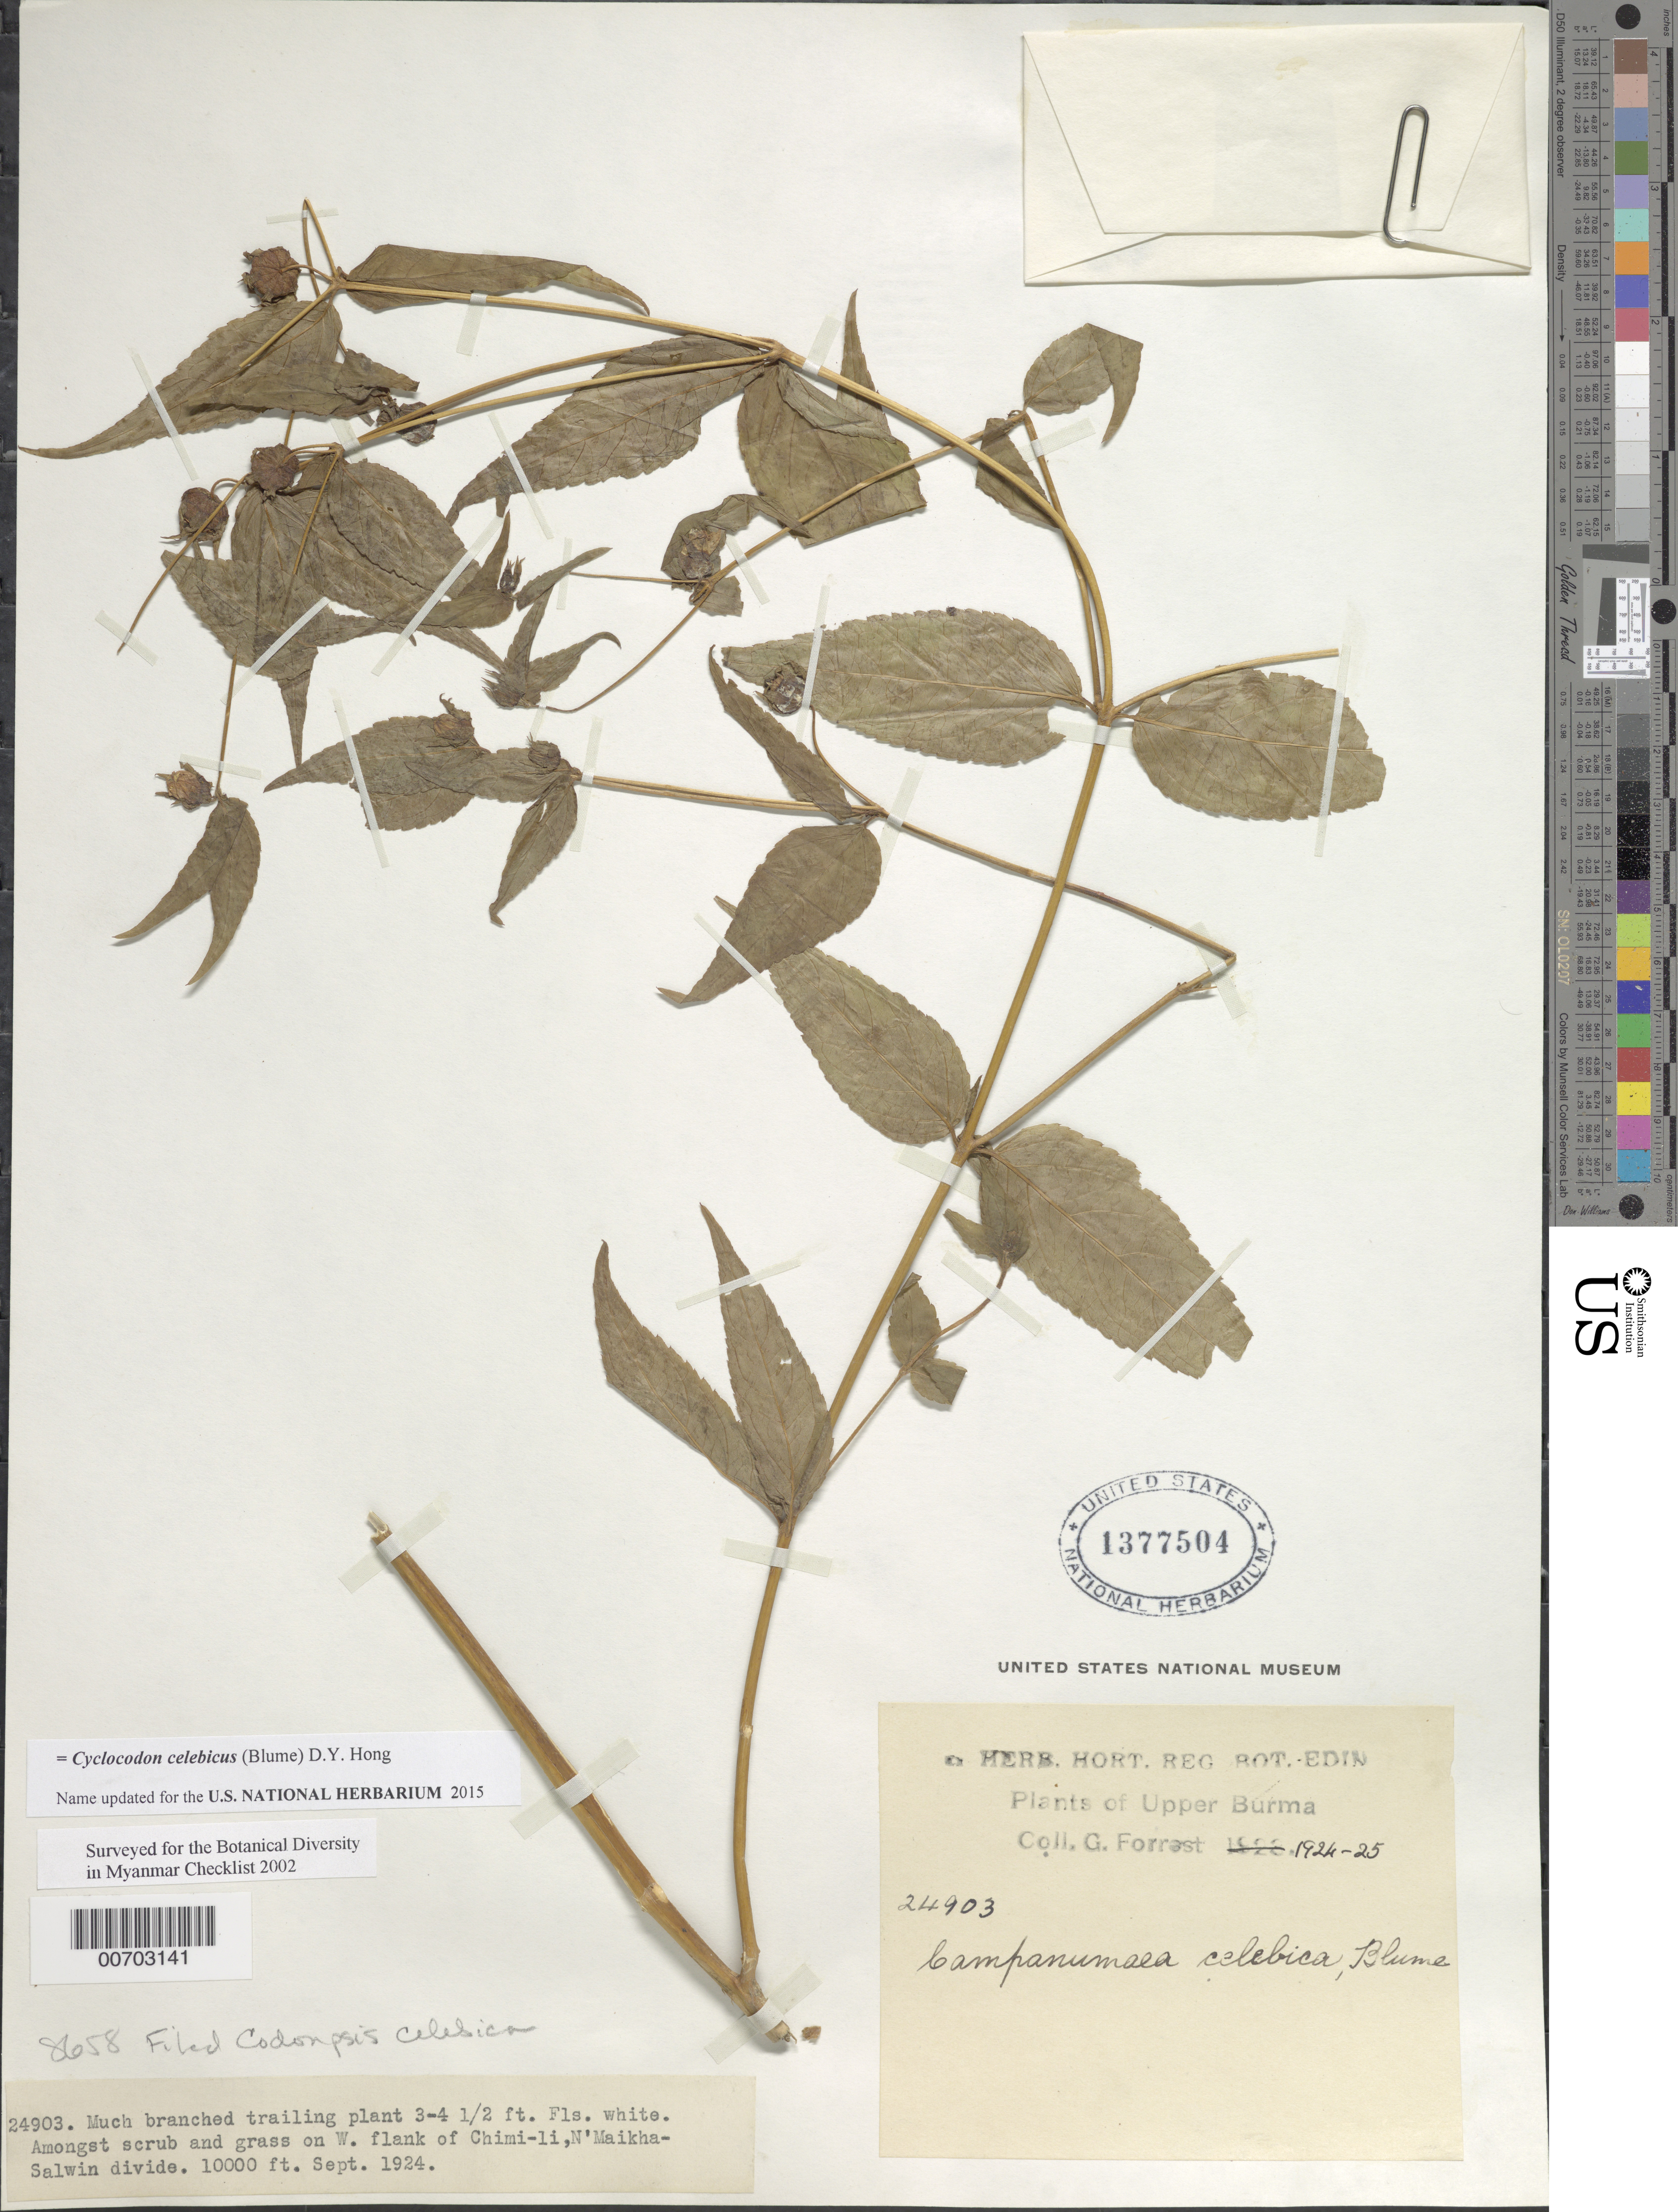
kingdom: Plantae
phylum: Tracheophyta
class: Magnoliopsida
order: Asterales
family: Campanulaceae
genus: Codonopsis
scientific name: Codonopsis celebica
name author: (Blume) Miq.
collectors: G. Forrest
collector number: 24903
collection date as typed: Sep 1924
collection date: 1924-09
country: Myanmar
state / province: Kachin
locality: N'Maikha-Salwin Divide, Chimi-li, W flank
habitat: Among scrub and grass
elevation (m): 3048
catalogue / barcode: US 1377750